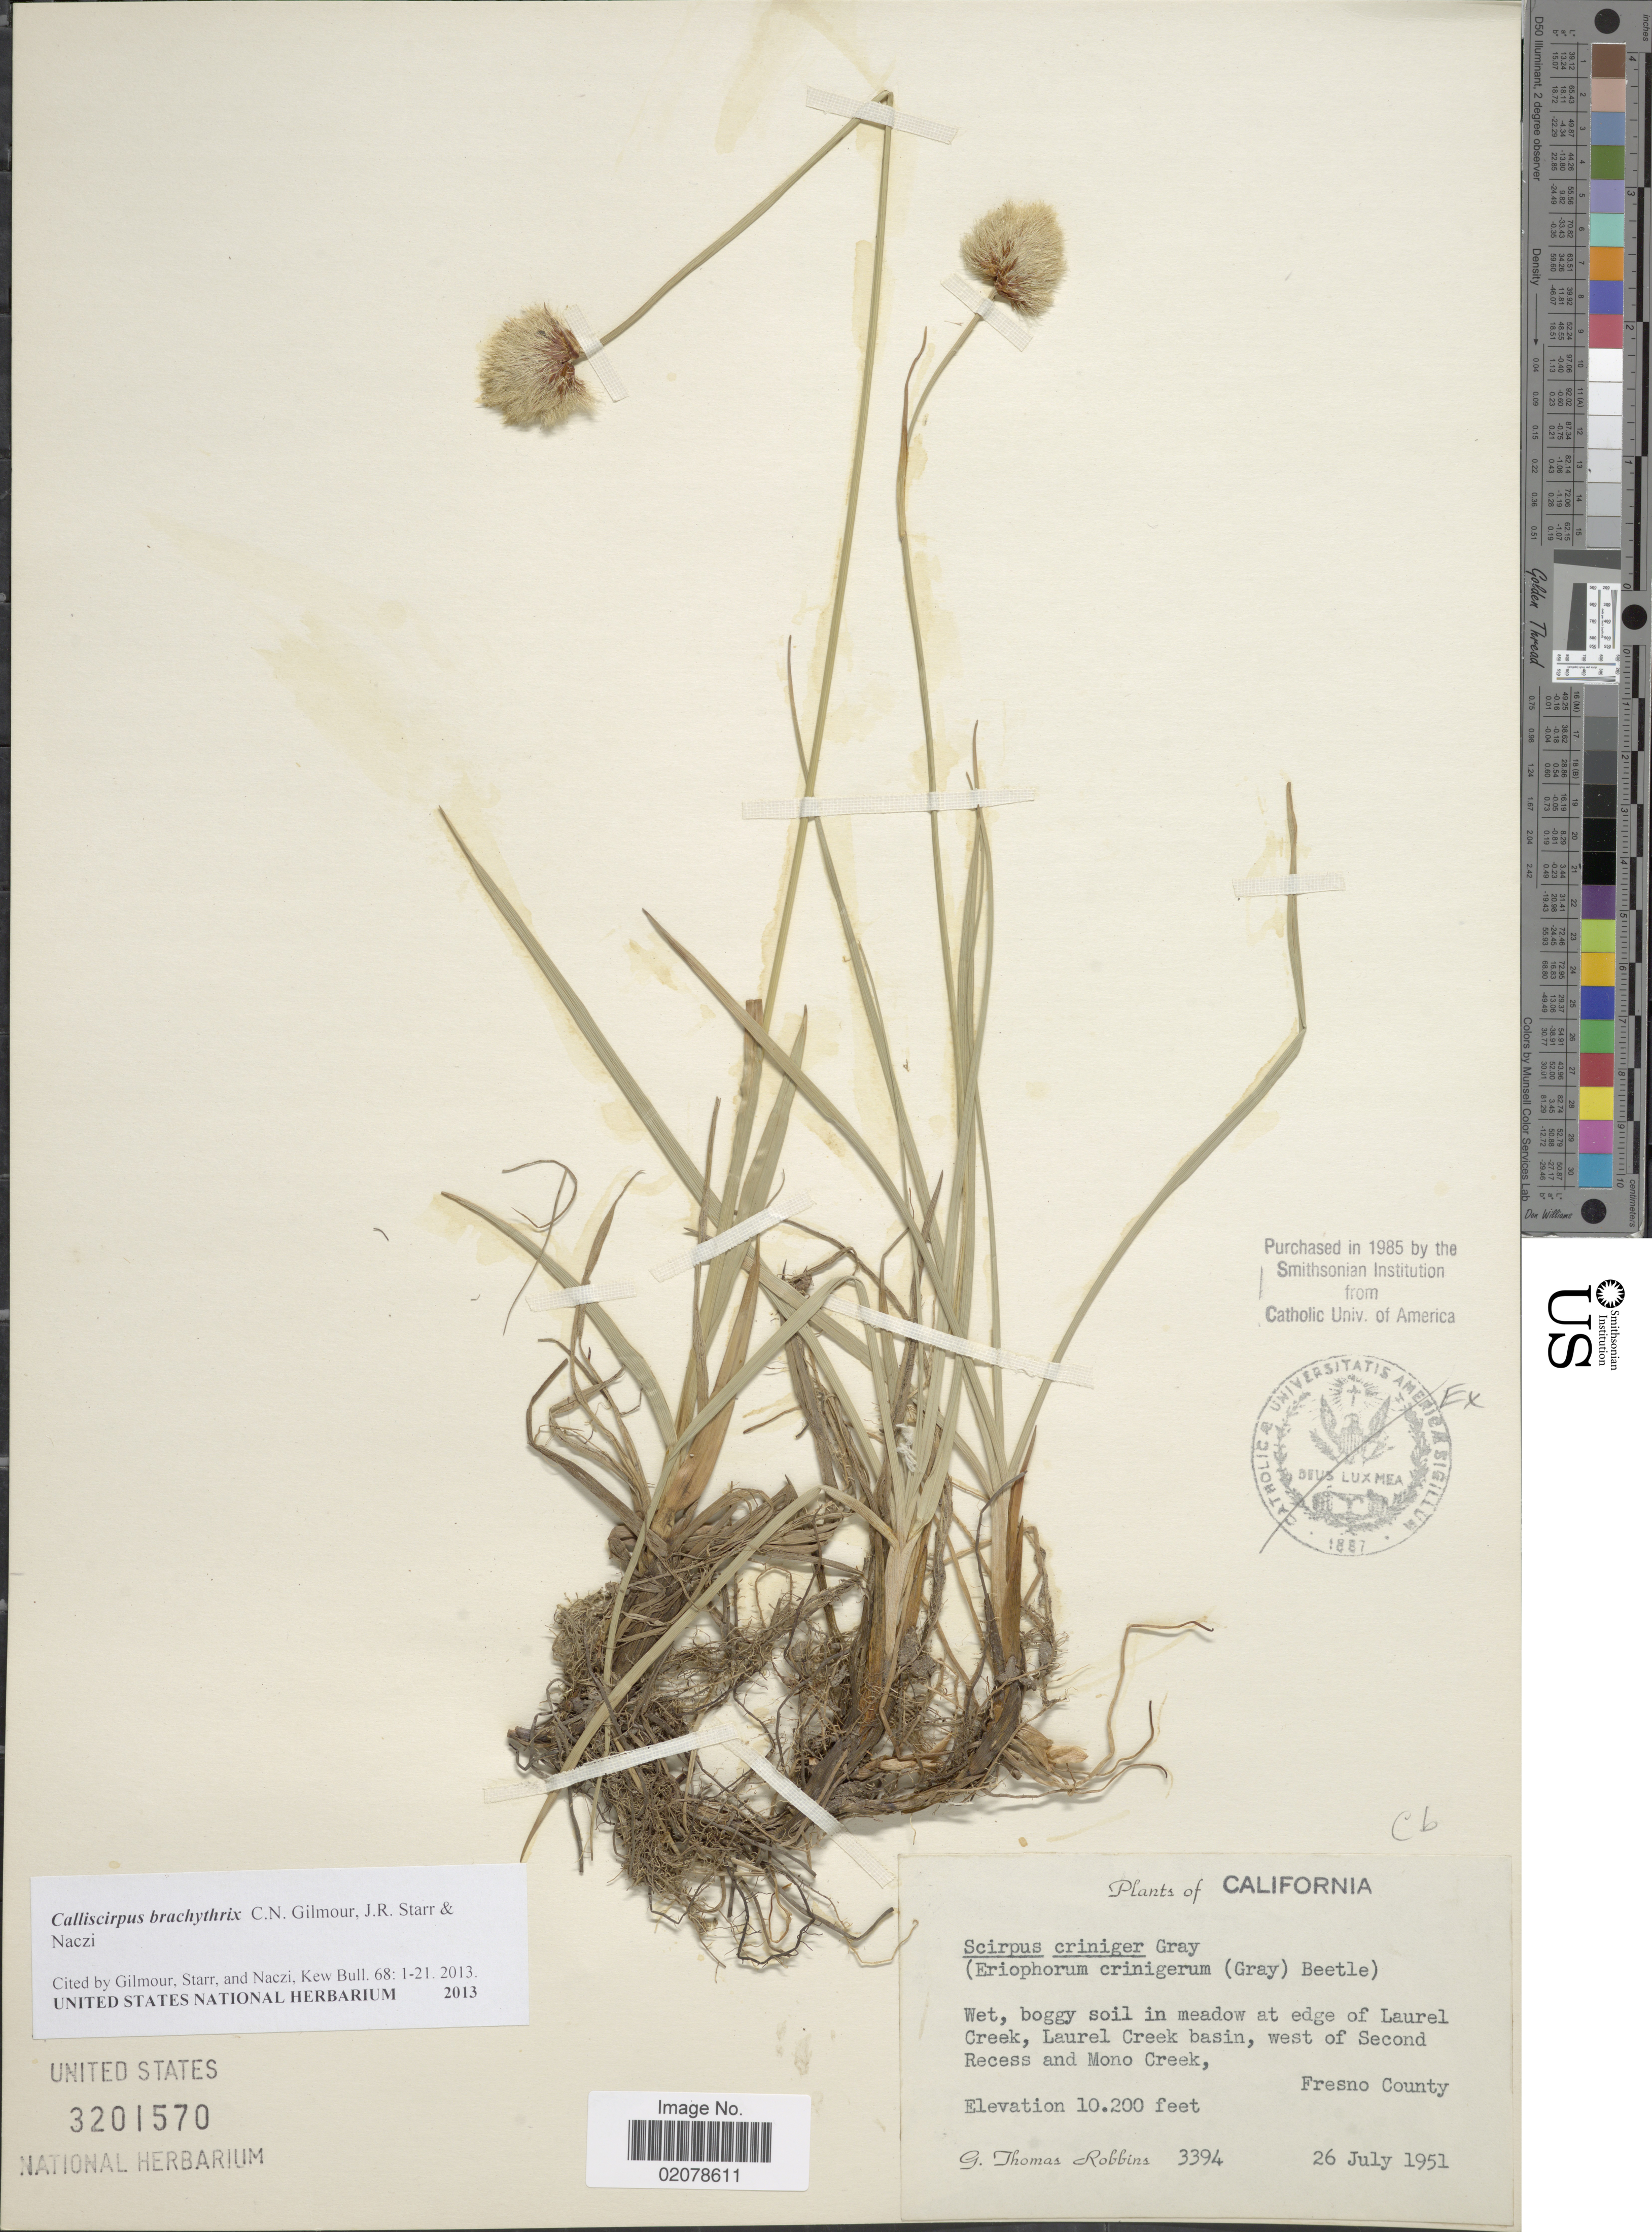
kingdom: Plantae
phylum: Tracheophyta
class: Liliopsida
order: Poales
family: Cyperaceae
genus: Calliscirpus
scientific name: Calliscirpus brachythrix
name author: C.N. Gilmour et al.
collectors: G. T. Robbins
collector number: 3394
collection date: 1951-07-26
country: United States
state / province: California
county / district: Fresno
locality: At edge of Laurel Creek, Laurel Creek basin, west of Second Recess and Mono Creek, Fresno County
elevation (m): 3109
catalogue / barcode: US 3201570